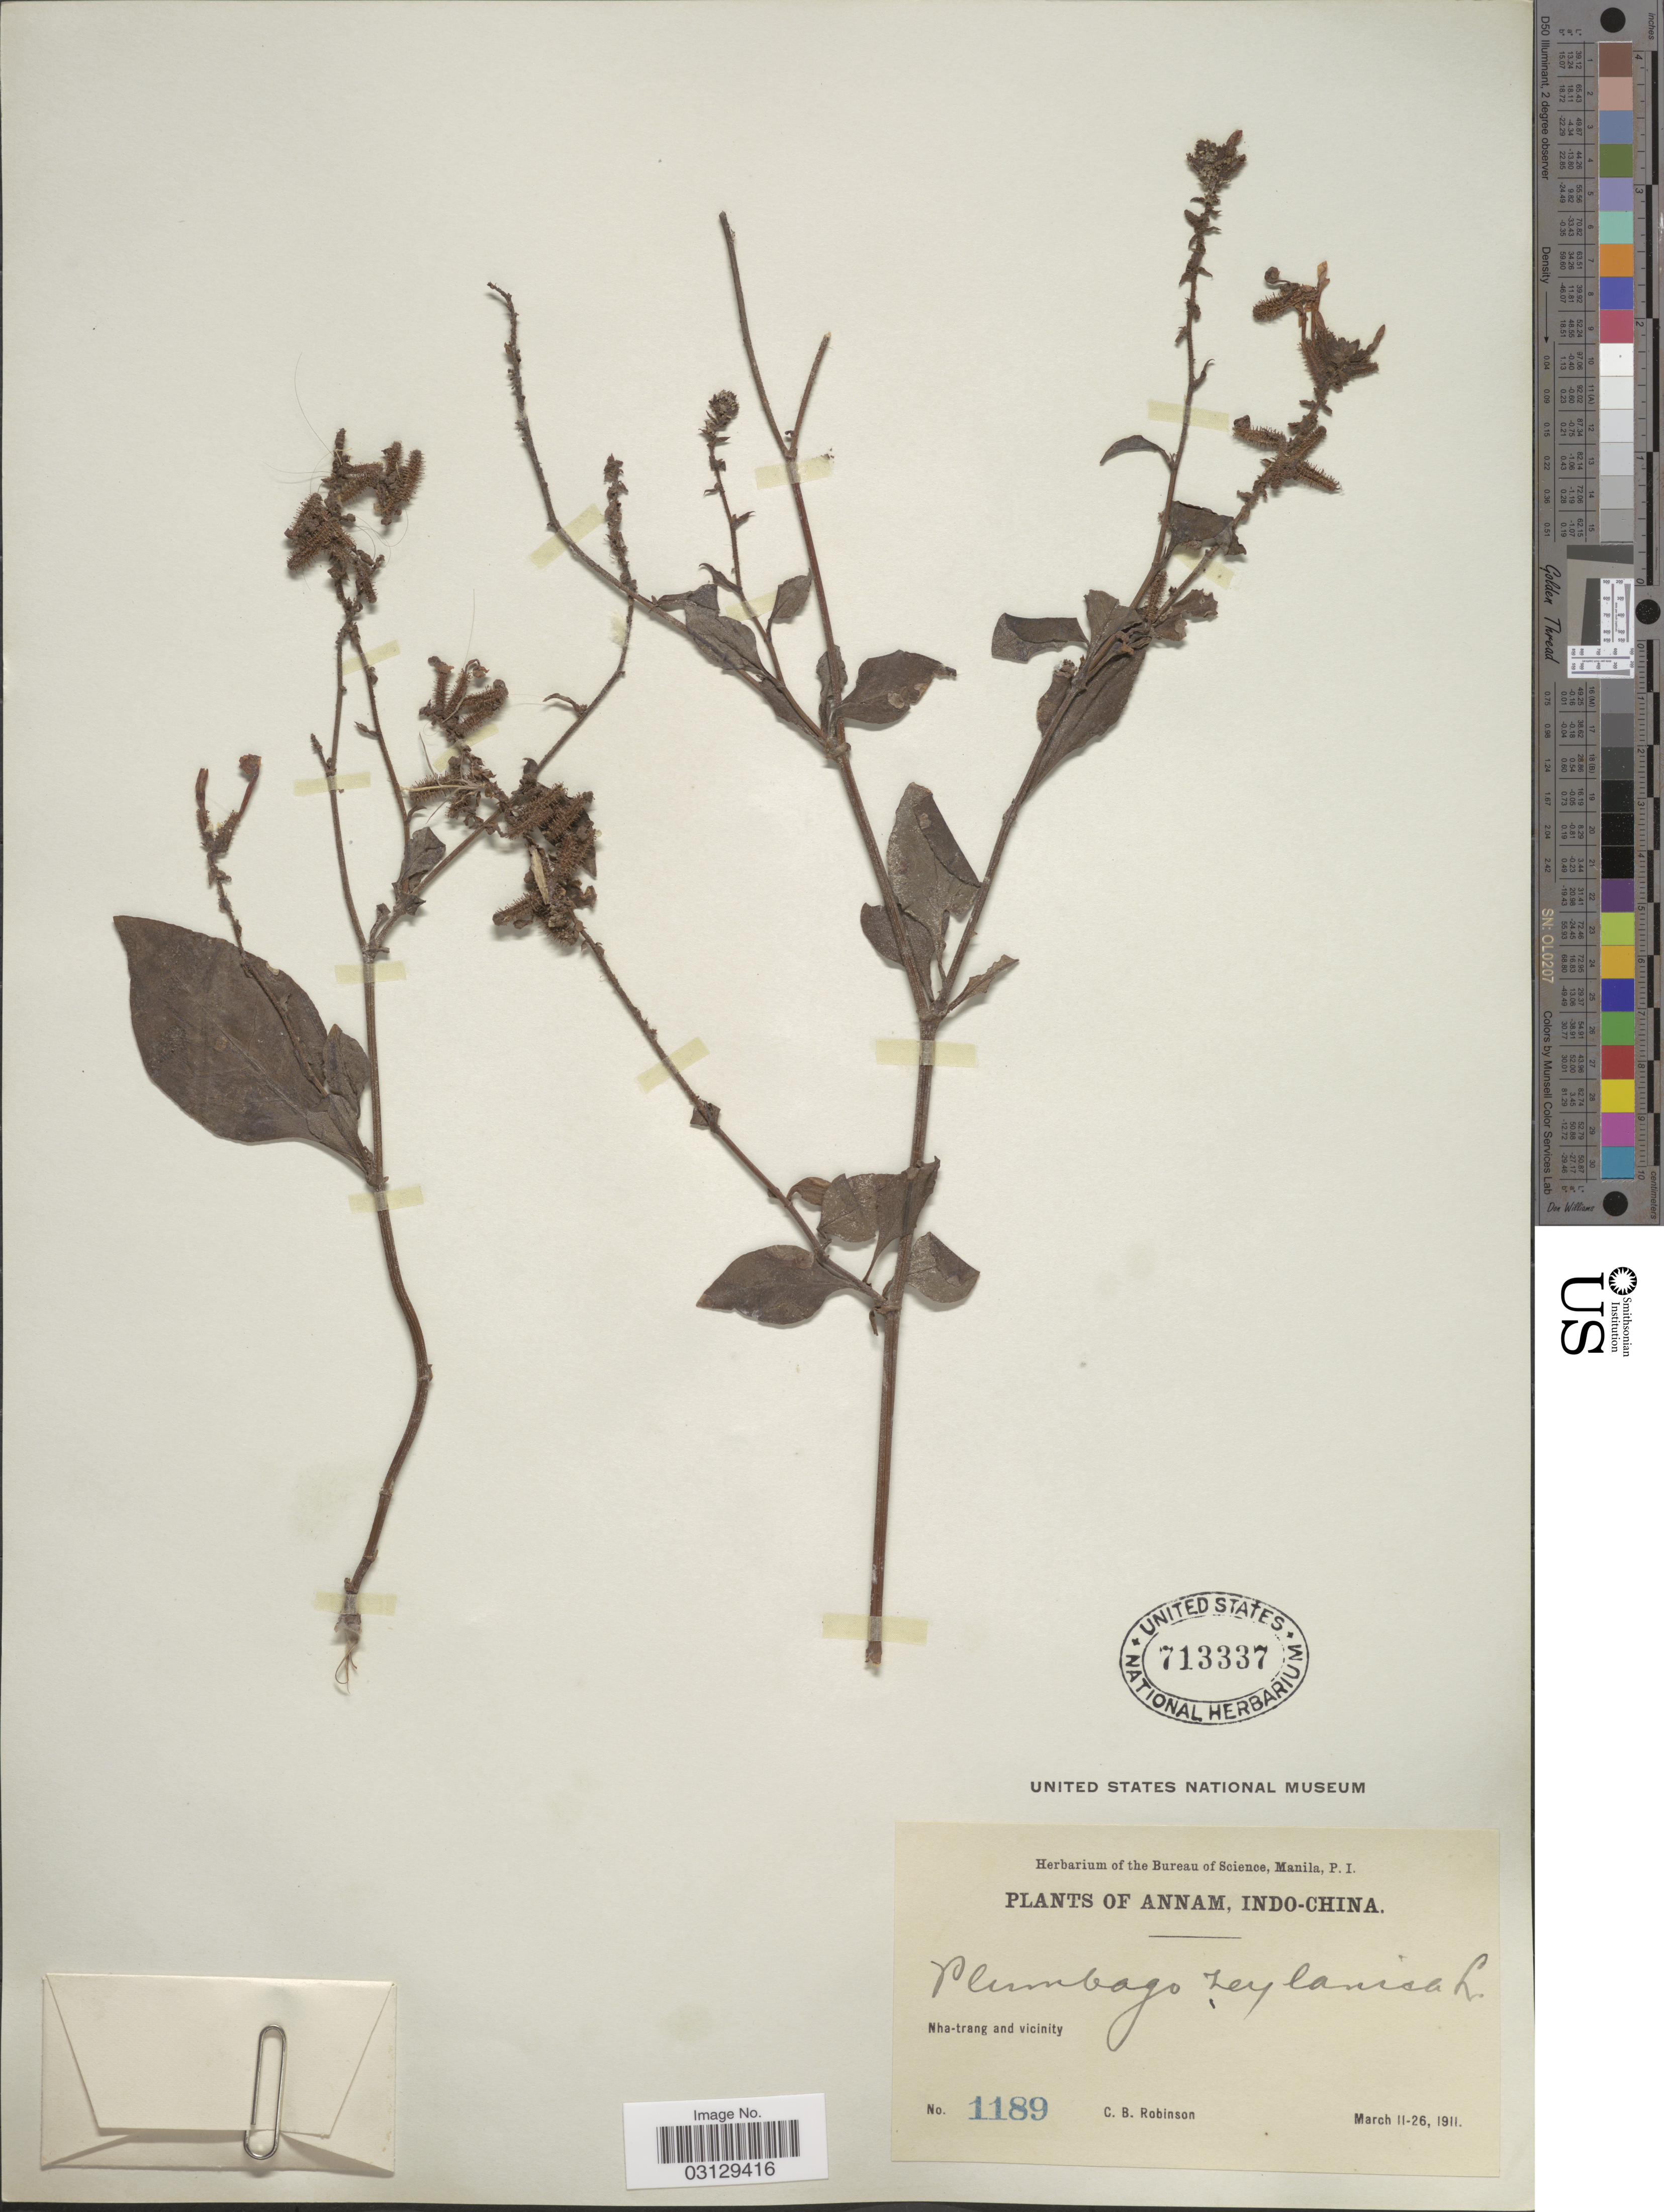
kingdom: Plantae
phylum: Tracheophyta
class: Magnoliopsida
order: Caryophyllales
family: Plumbaginaceae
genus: Plumbago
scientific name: Plumbago zeylanica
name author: L.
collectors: C. Robinson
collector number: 1189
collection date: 1911-03-11/1911-03-26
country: Vietnam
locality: Annam, Indo-China. Nha-trang and vicinity.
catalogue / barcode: US 713337